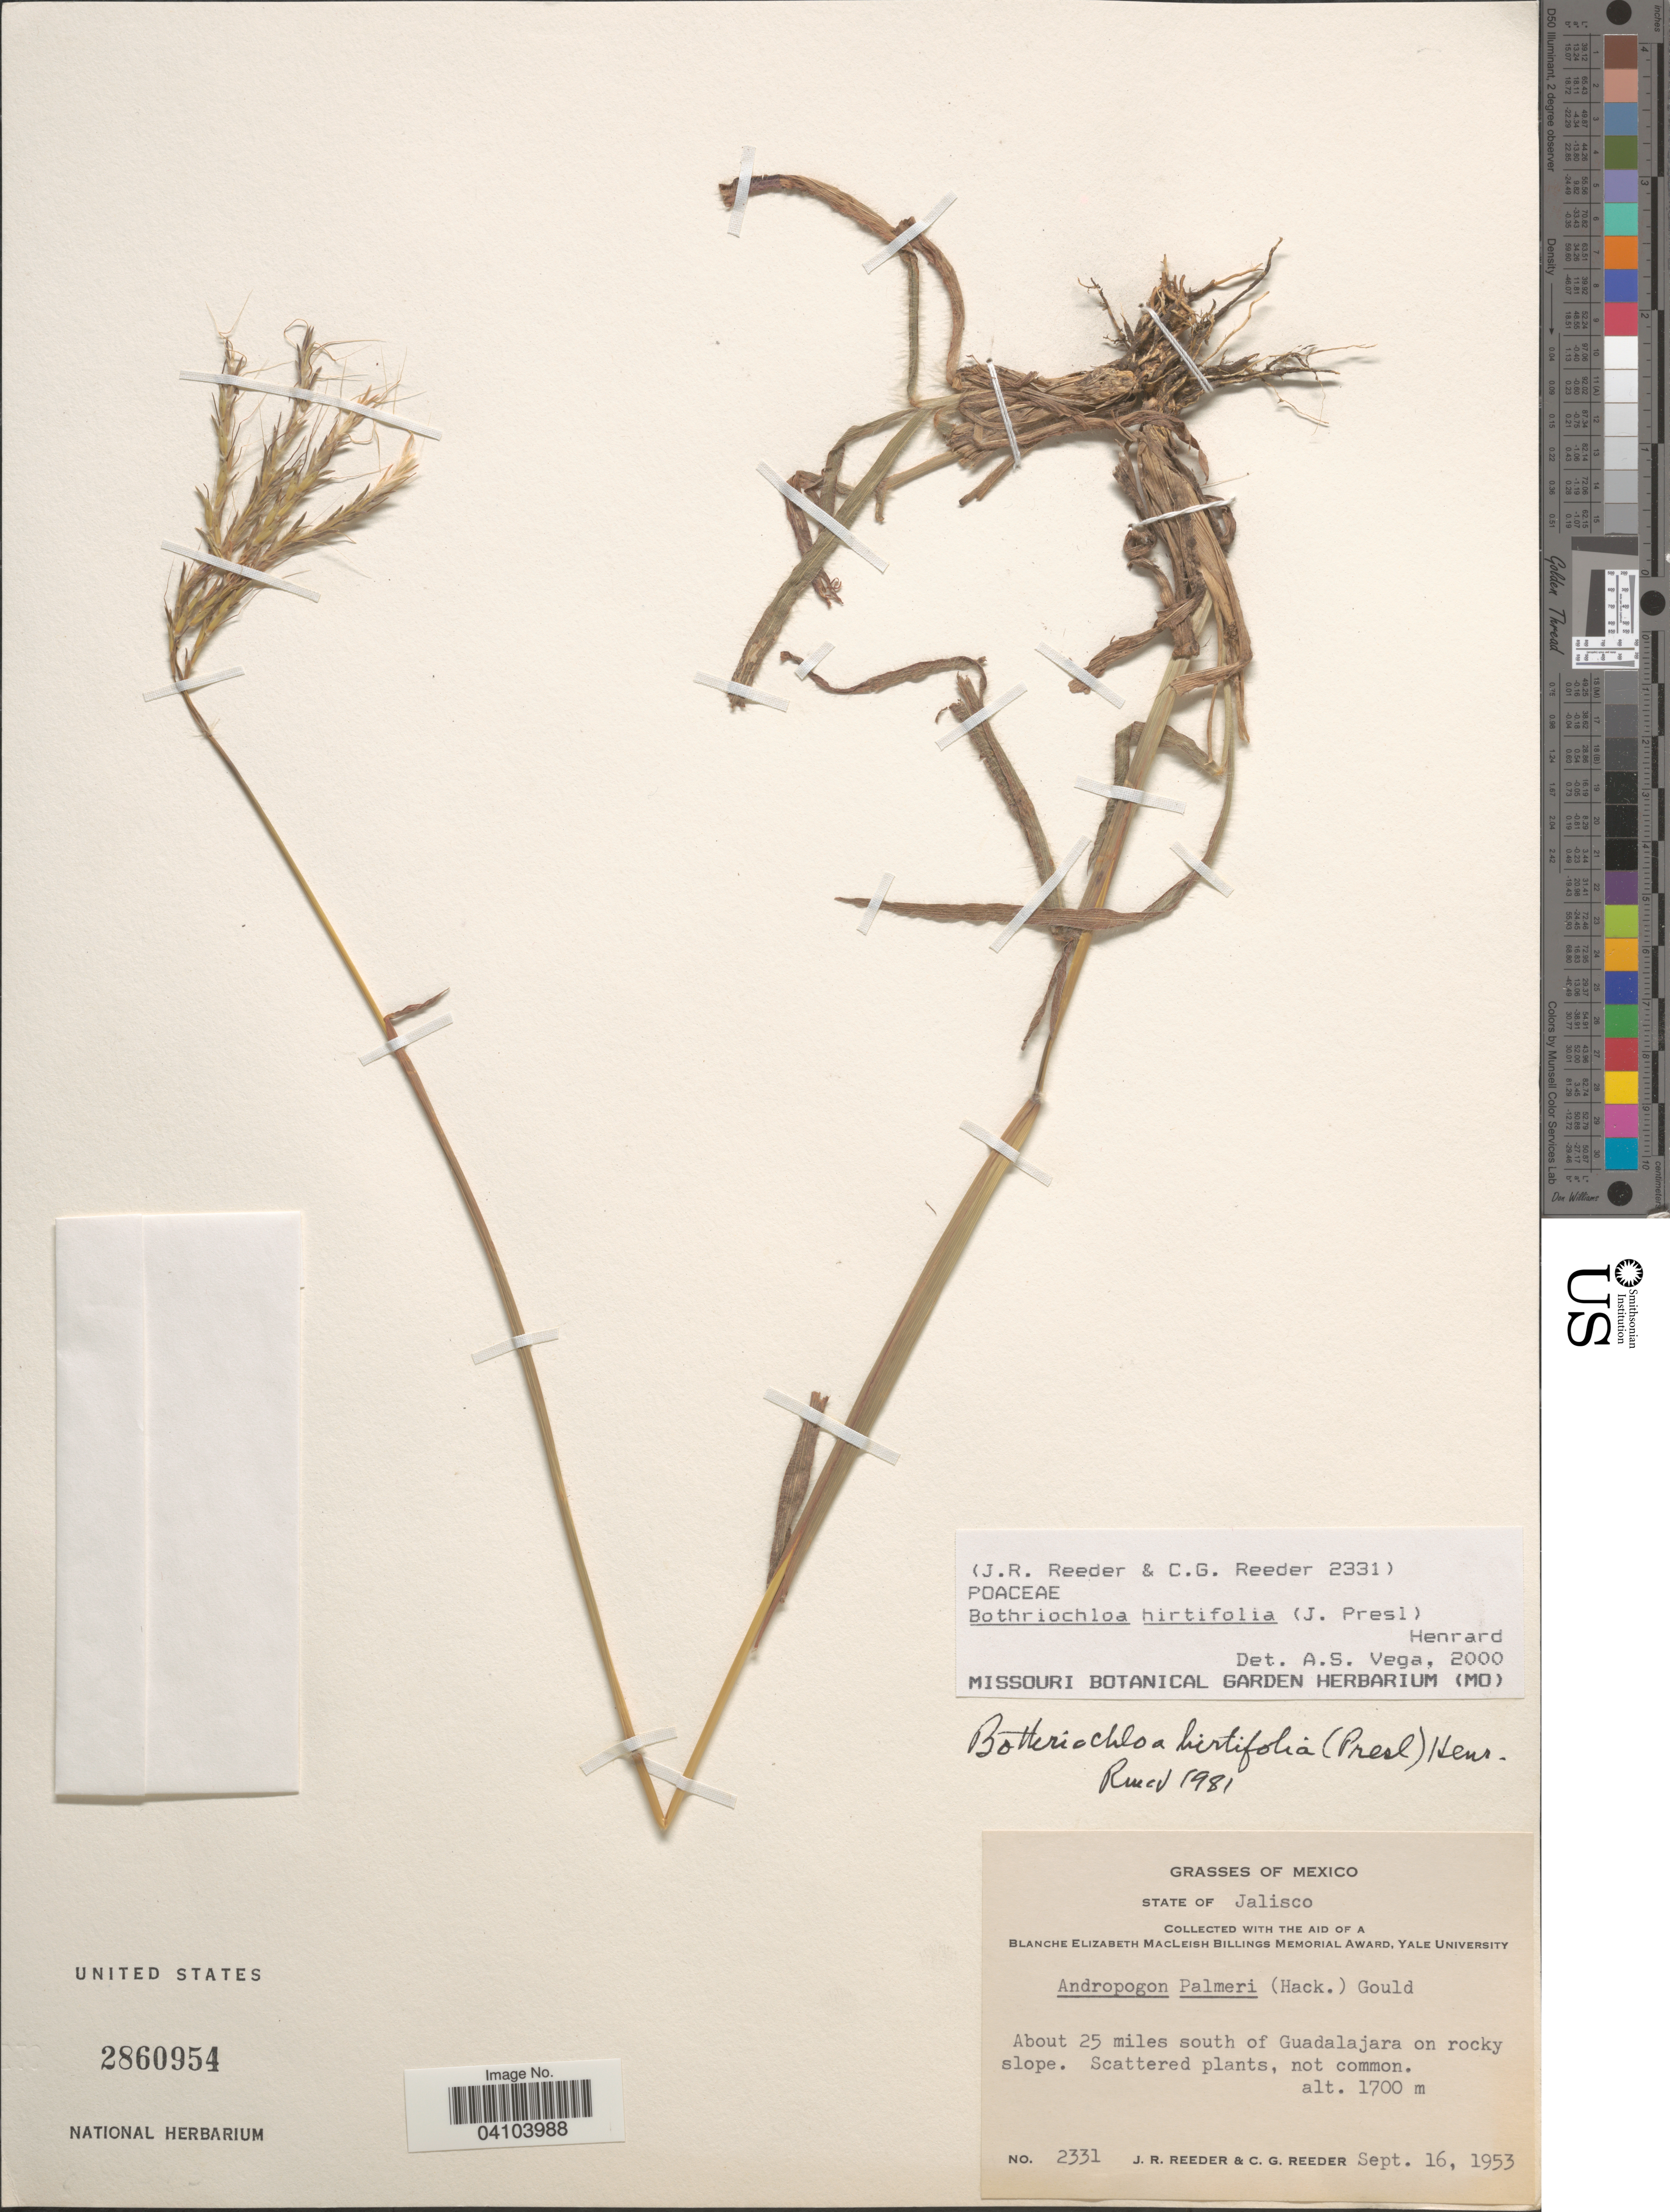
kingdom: Plantae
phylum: Tracheophyta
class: Liliopsida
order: Poales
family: Poaceae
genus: Bothriochloa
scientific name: Bothriochloa hirtifolia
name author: (J. Presl) Henr.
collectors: J. R. Reeder & C. G. Reeder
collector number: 2331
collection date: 1953-09-16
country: Mexico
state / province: Jalisco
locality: About 25 miles south of Guadalajara on rocky slope.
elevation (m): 1700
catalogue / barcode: US 2860954